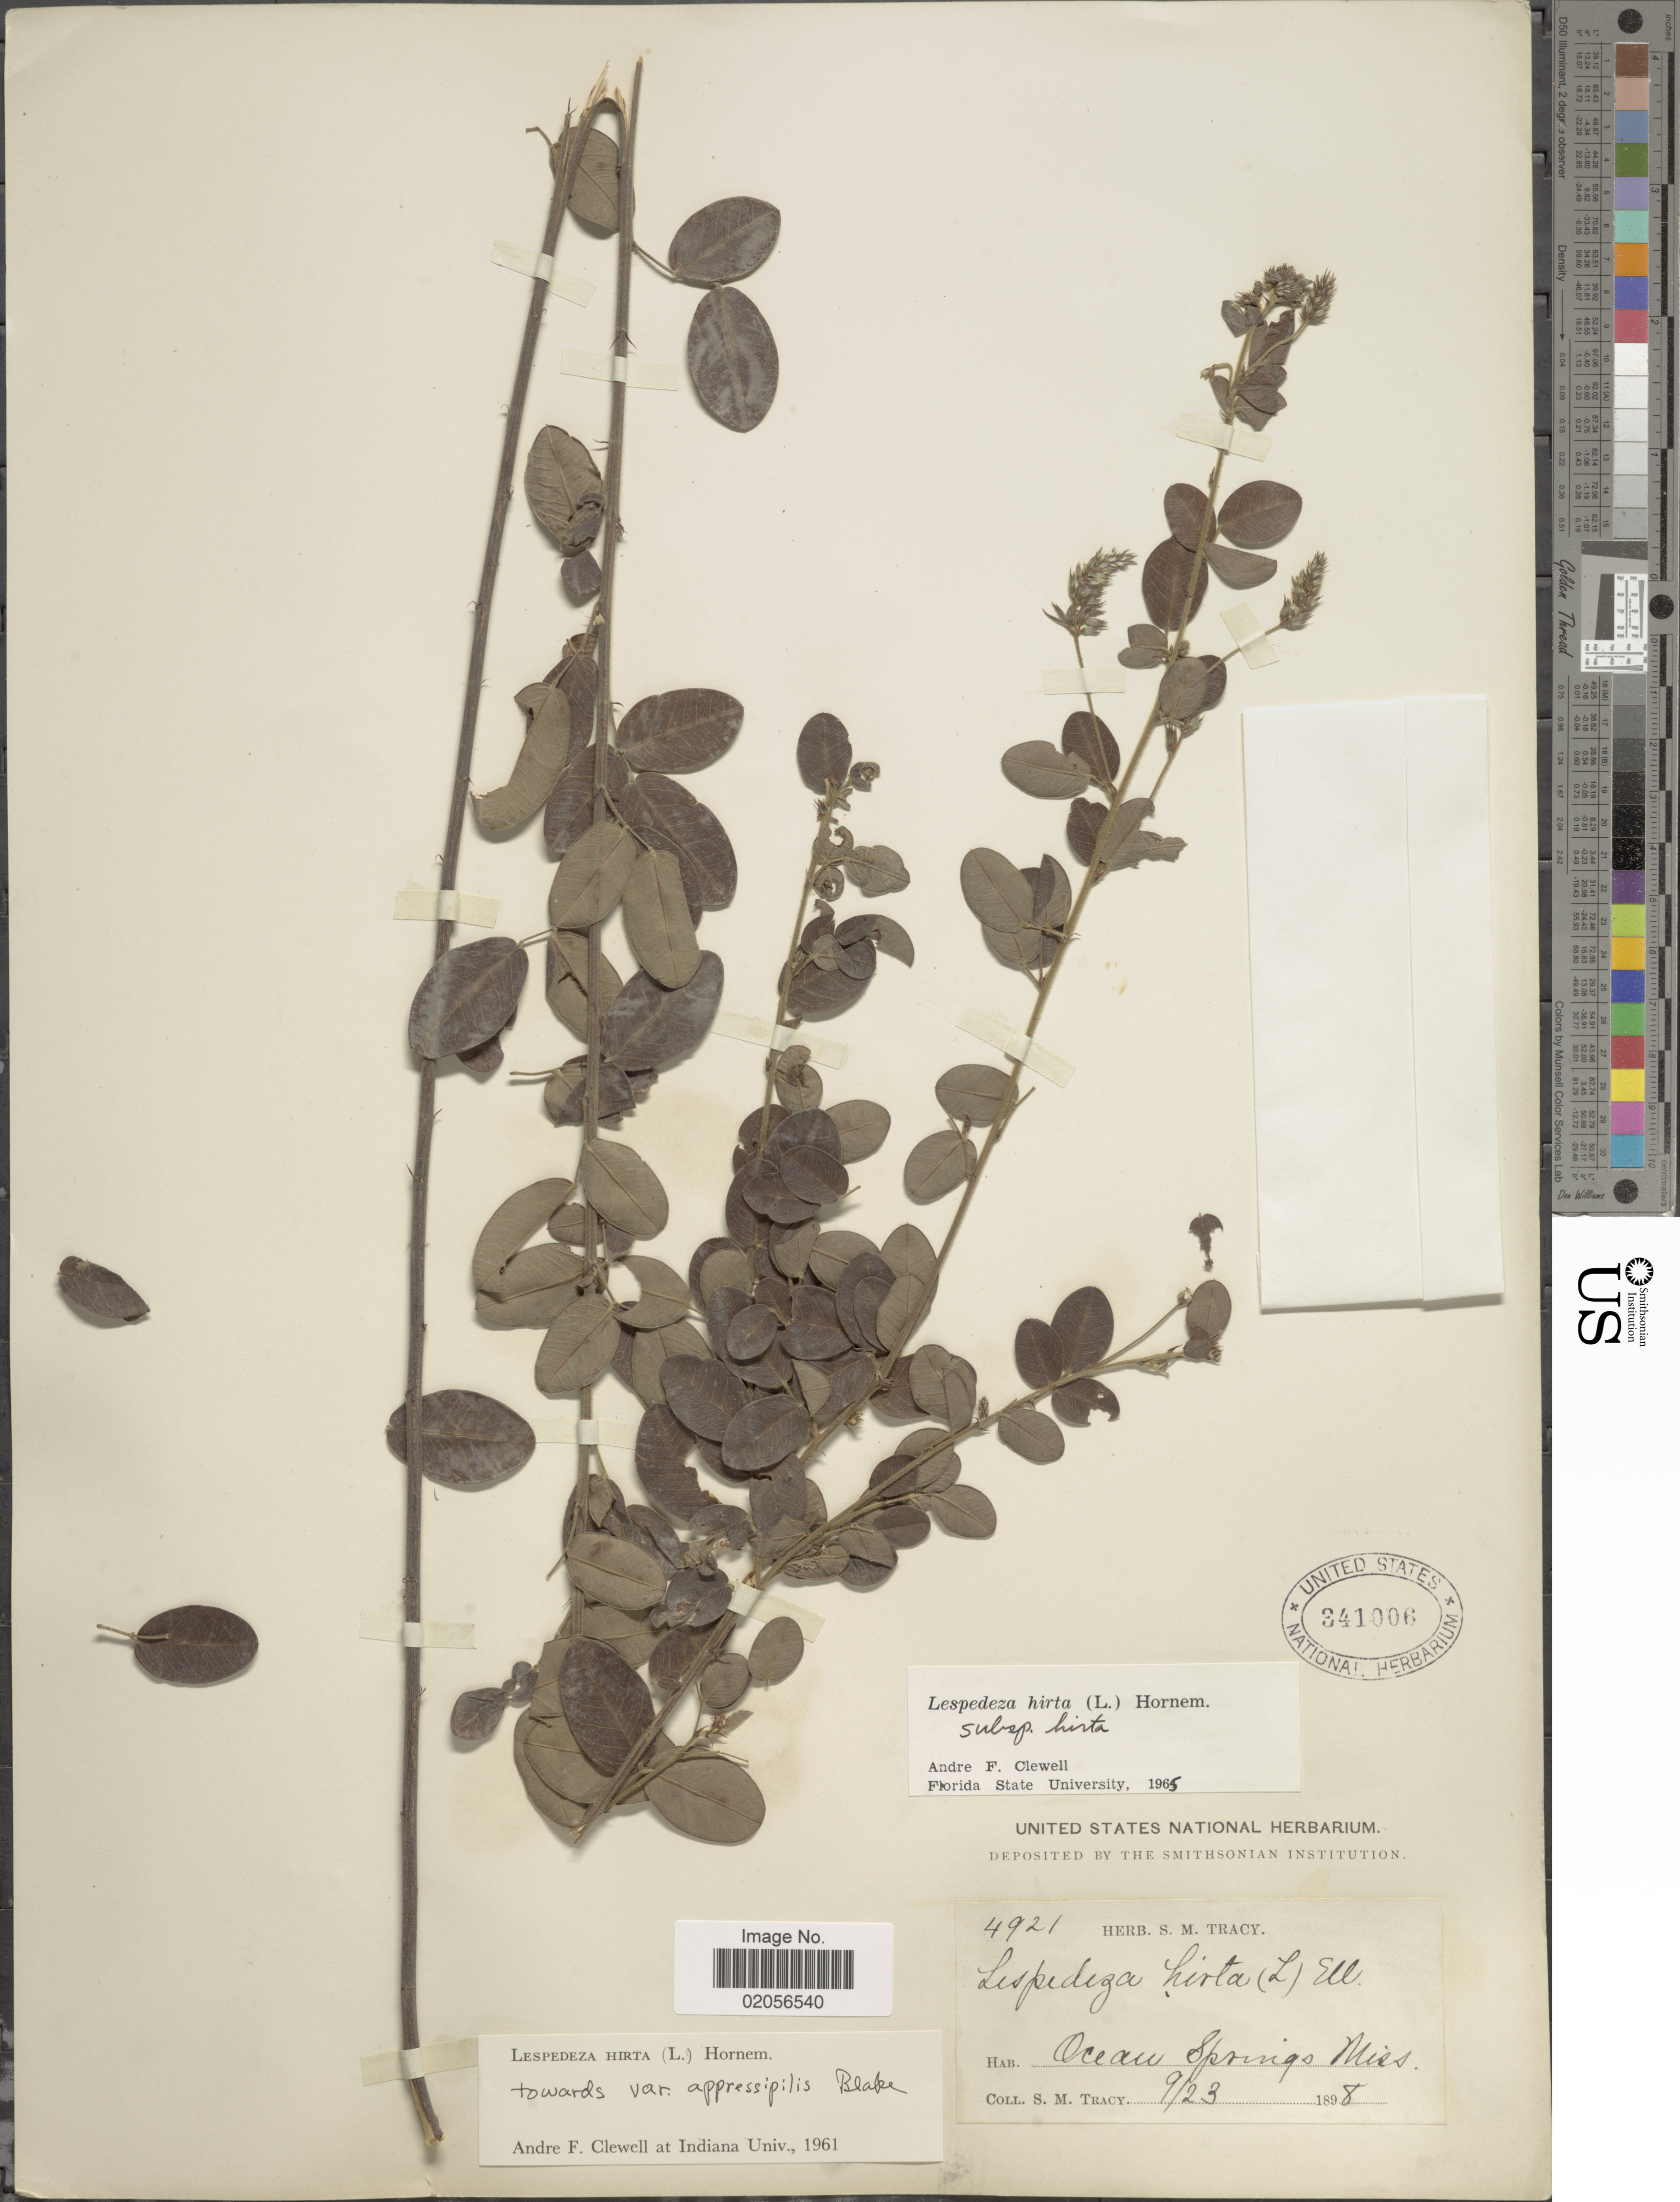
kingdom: Plantae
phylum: Tracheophyta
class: Magnoliopsida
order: Fabales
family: Fabaceae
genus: Lespedeza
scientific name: Lespedeza hirta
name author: (L.) Hornem.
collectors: S. M. Tracy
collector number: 4921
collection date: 1898-09-23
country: United States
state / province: Mississippi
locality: Ocean Springs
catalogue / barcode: US 341006